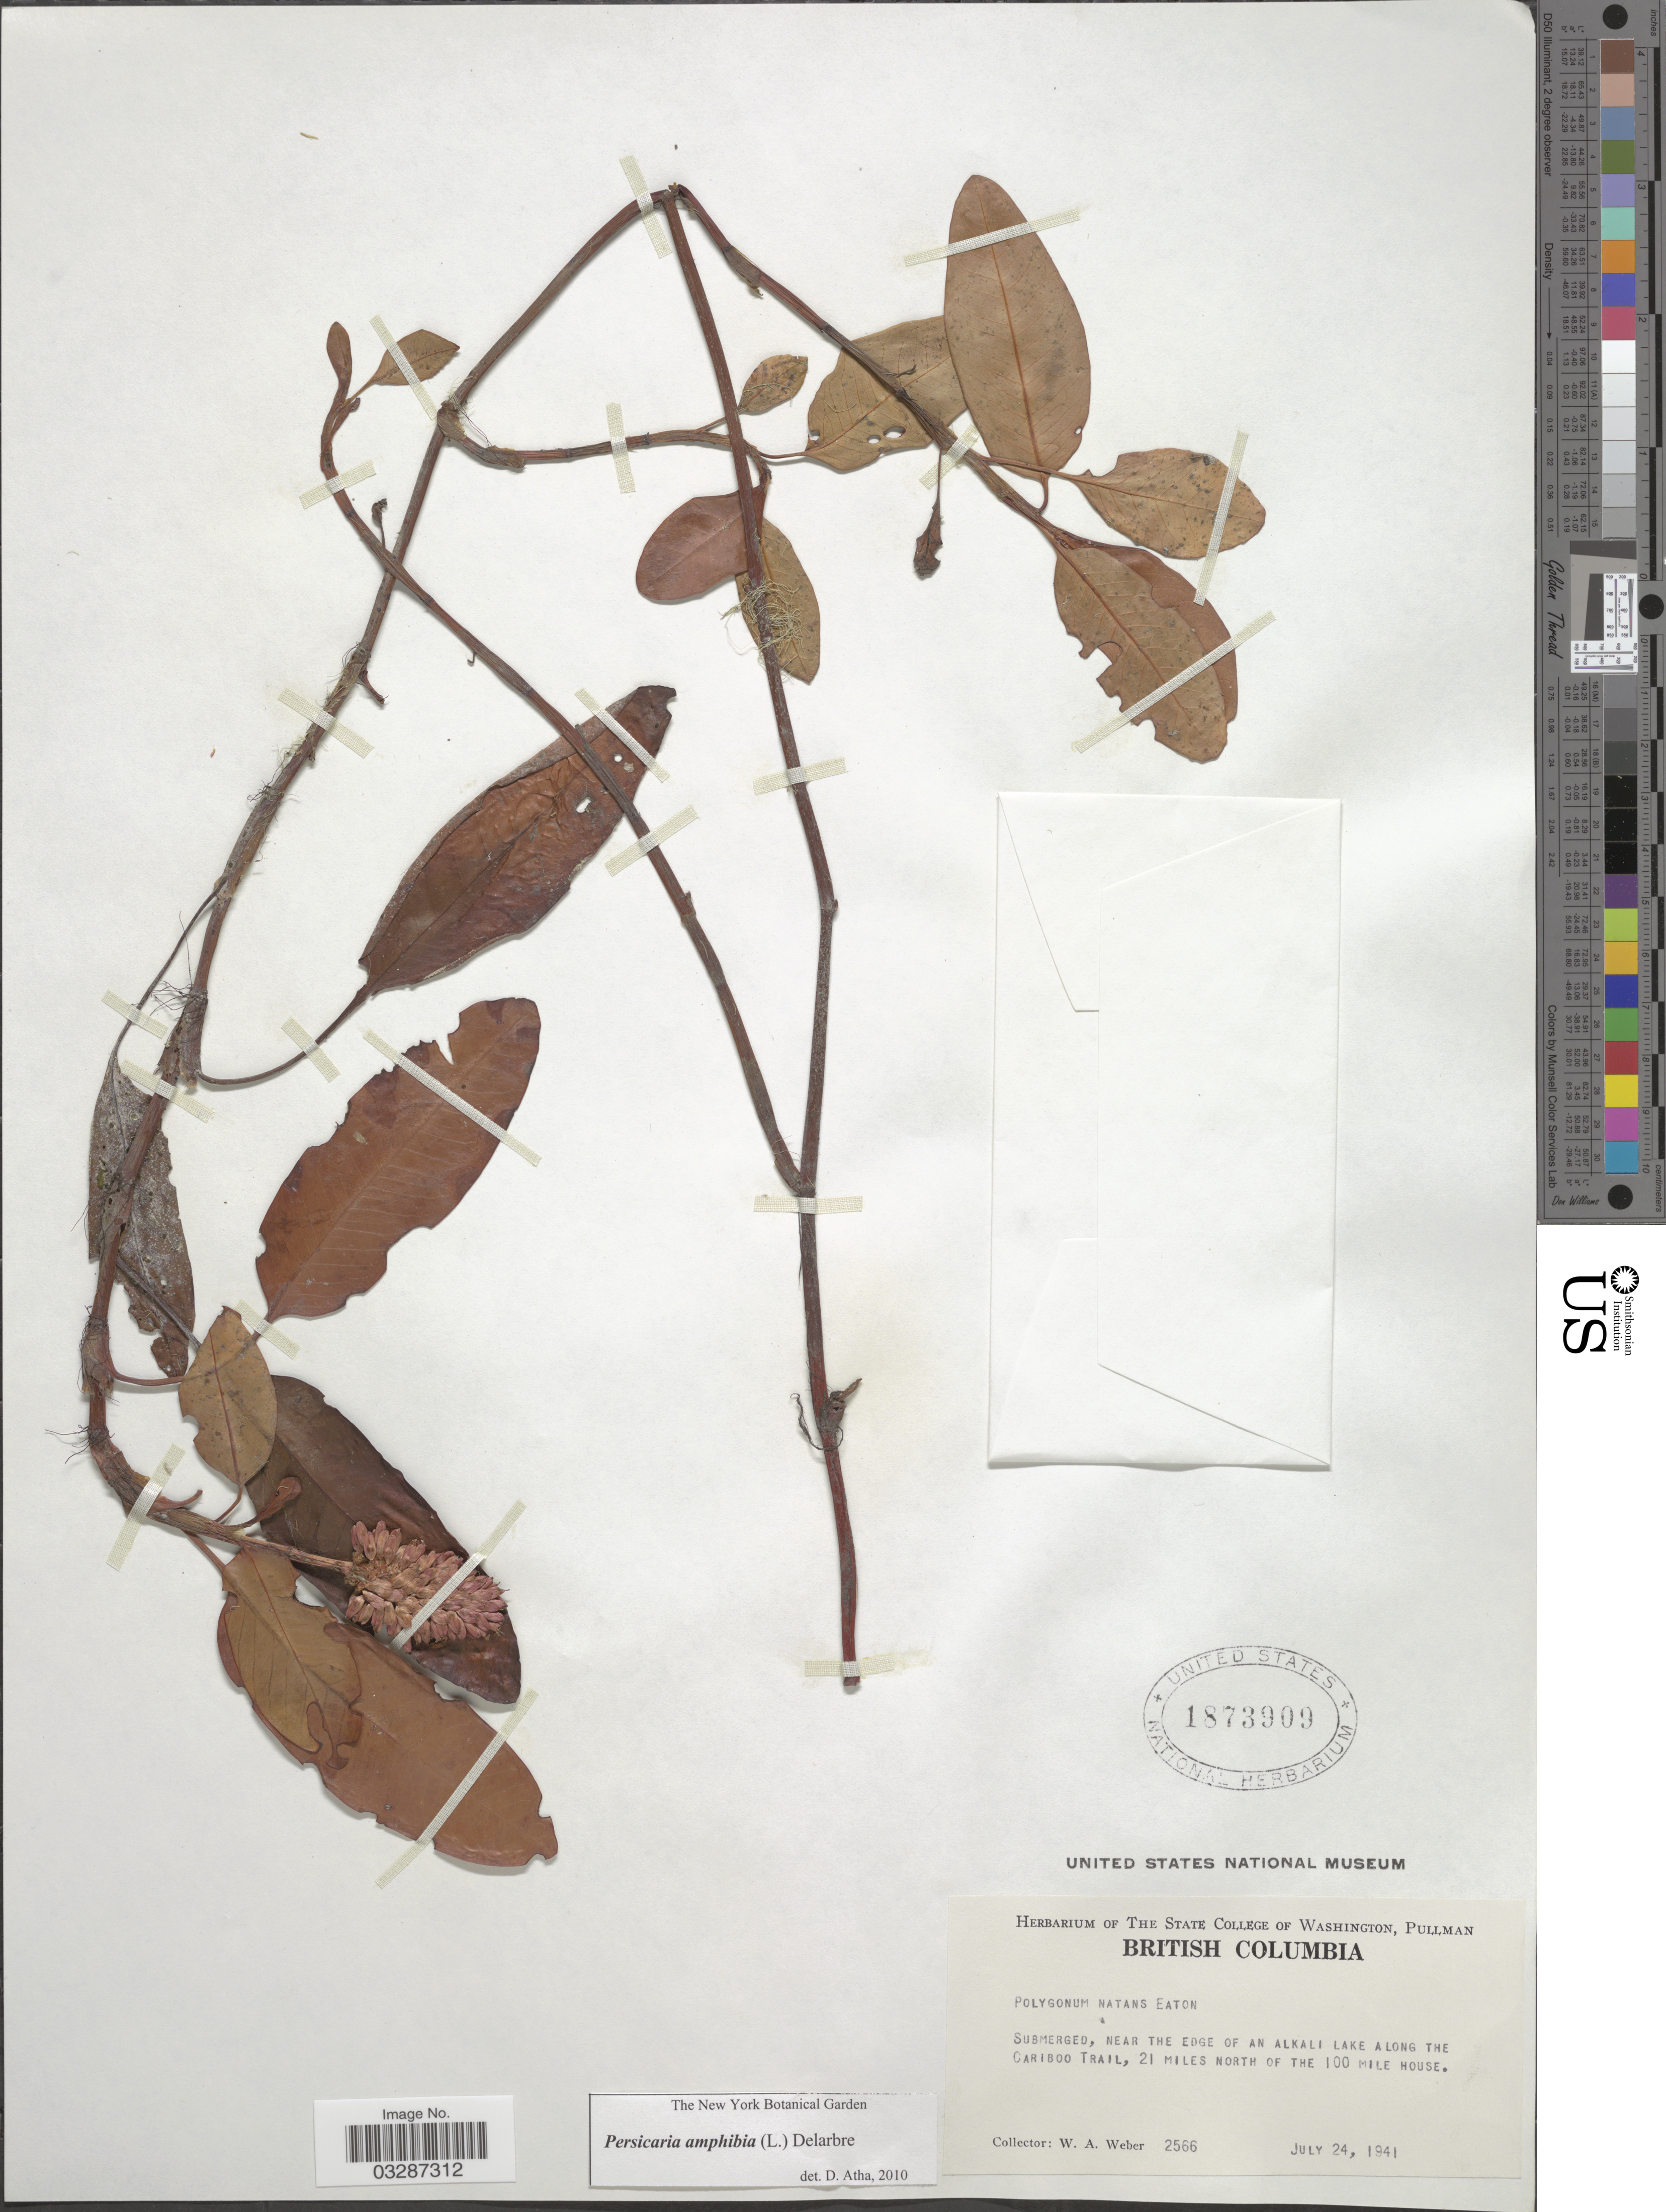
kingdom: Plantae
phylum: Tracheophyta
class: Magnoliopsida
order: Caryophyllales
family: Polygonaceae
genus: Persicaria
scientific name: Persicaria amphibia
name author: (L.) Delarbre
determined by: Atha, D. E.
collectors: W. A. Weber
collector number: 2566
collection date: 1941-07-24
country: Canada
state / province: British Columbia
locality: Submerged, near the edge of an Alkali Lake along the Cariboo Trail, 21 miles north of the 100 Mile House.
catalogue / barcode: US 1873909